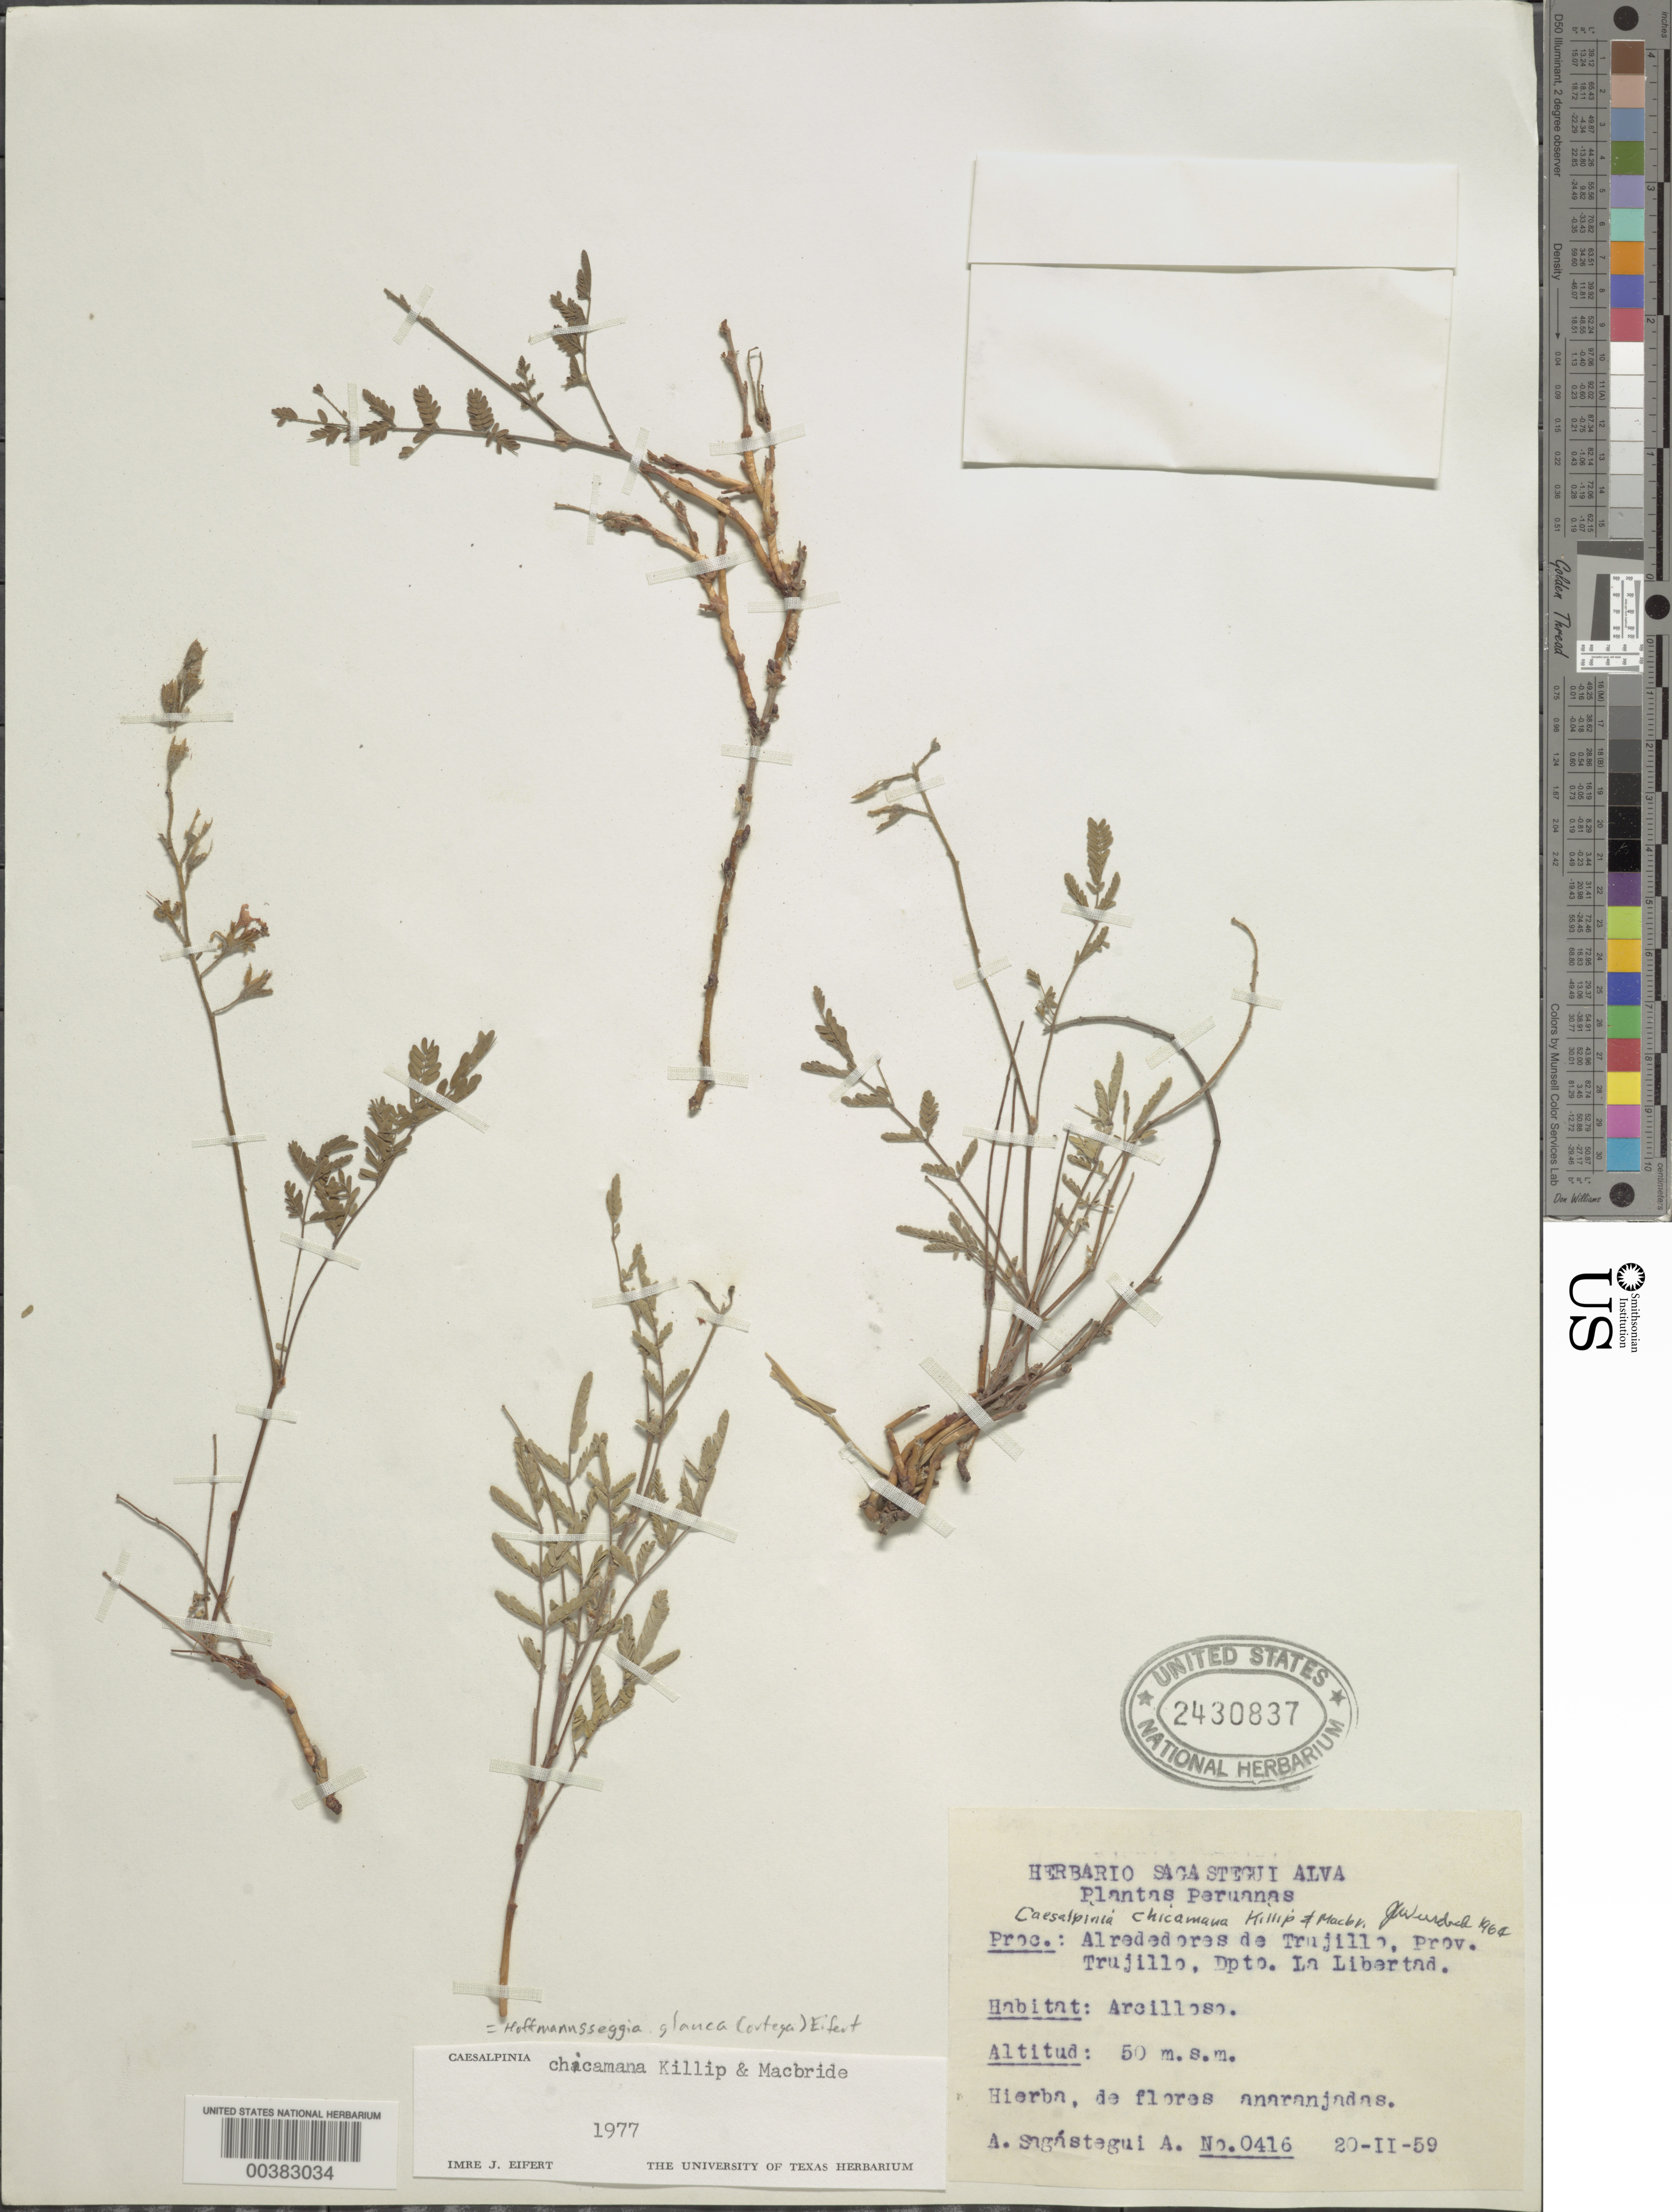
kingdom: Plantae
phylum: Tracheophyta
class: Magnoliopsida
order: Fabales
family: Fabaceae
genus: Hoffmannseggia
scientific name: Hoffmannseggia glauca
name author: (Ortega) Eifert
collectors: A. Sagástegui A.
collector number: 0416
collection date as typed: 20 Feb 1959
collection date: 1959-02-20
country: Peru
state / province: La Libertad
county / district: Trujillo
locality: Alrededores de trujillo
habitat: Arcilloso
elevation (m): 50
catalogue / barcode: US 2430837